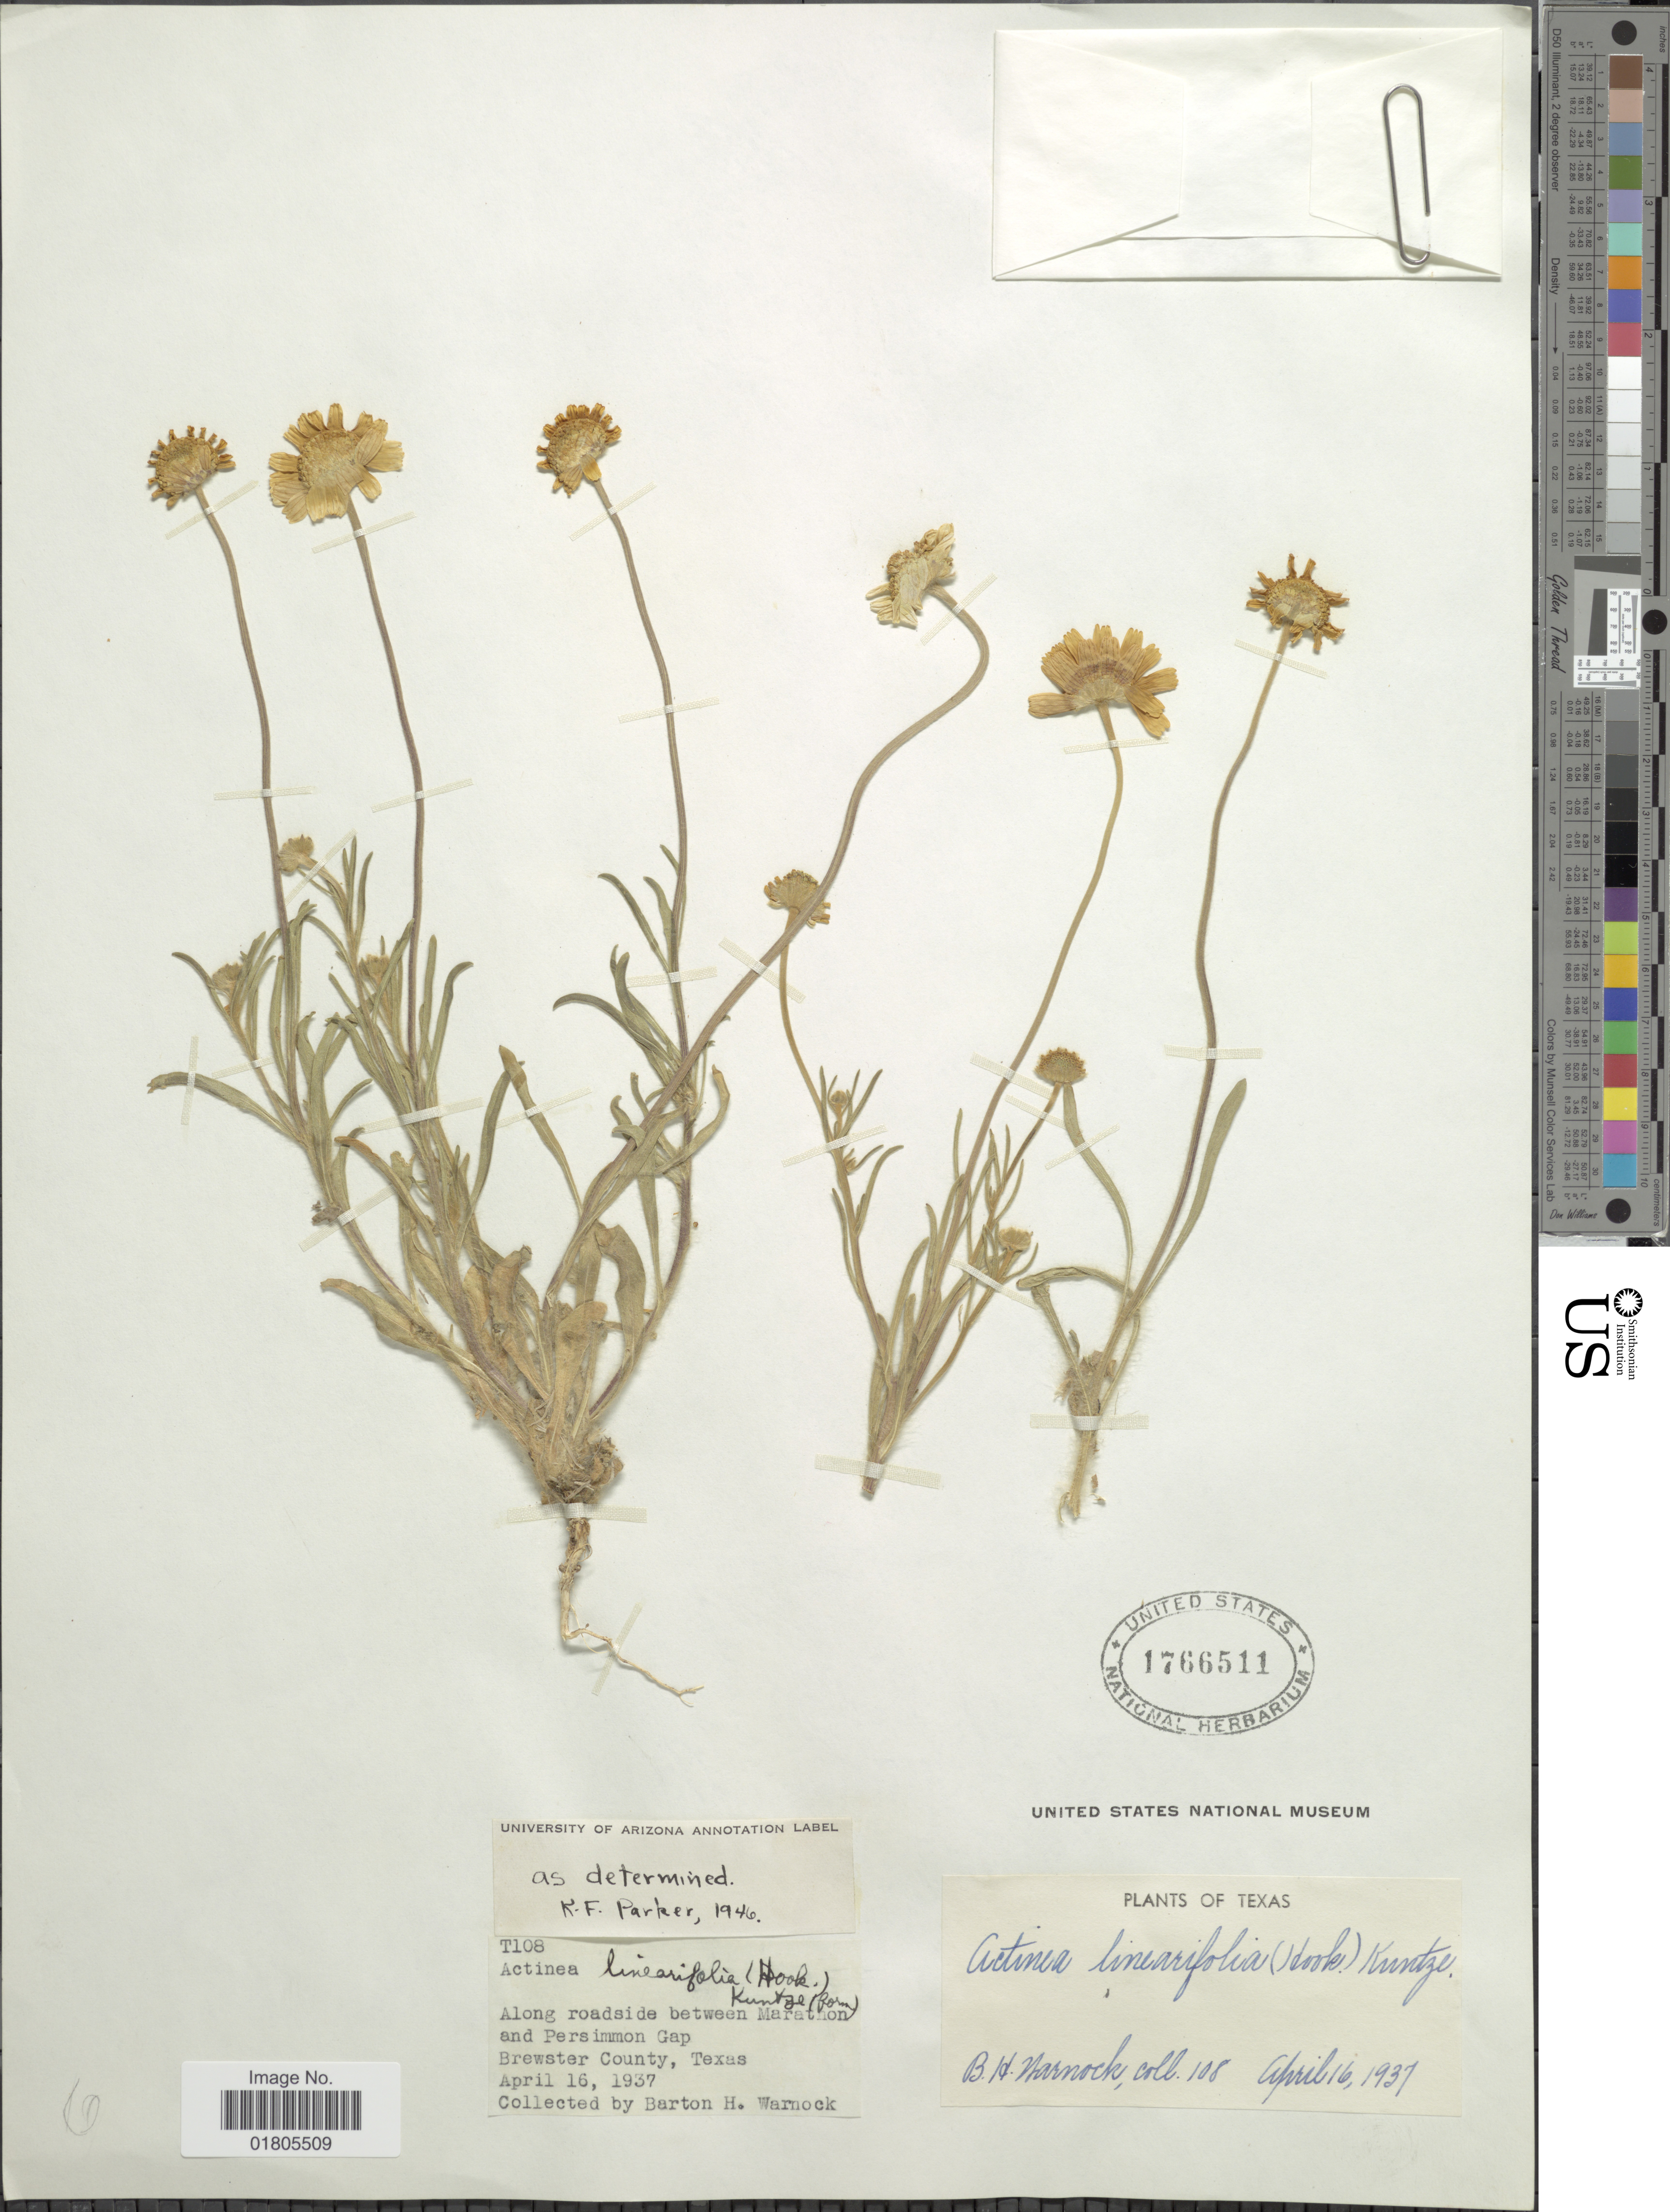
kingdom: Plantae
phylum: Tracheophyta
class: Magnoliopsida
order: Asterales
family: Asteraceae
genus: Actinea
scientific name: Actinea linearifolia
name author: (Hook.) Kuntze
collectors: B. H. Warnock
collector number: T108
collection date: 1937-04-16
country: United States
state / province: Texas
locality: Along roadside between Marathon and Persimmon Gap. Brewster County, Texas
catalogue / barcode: US 1766511